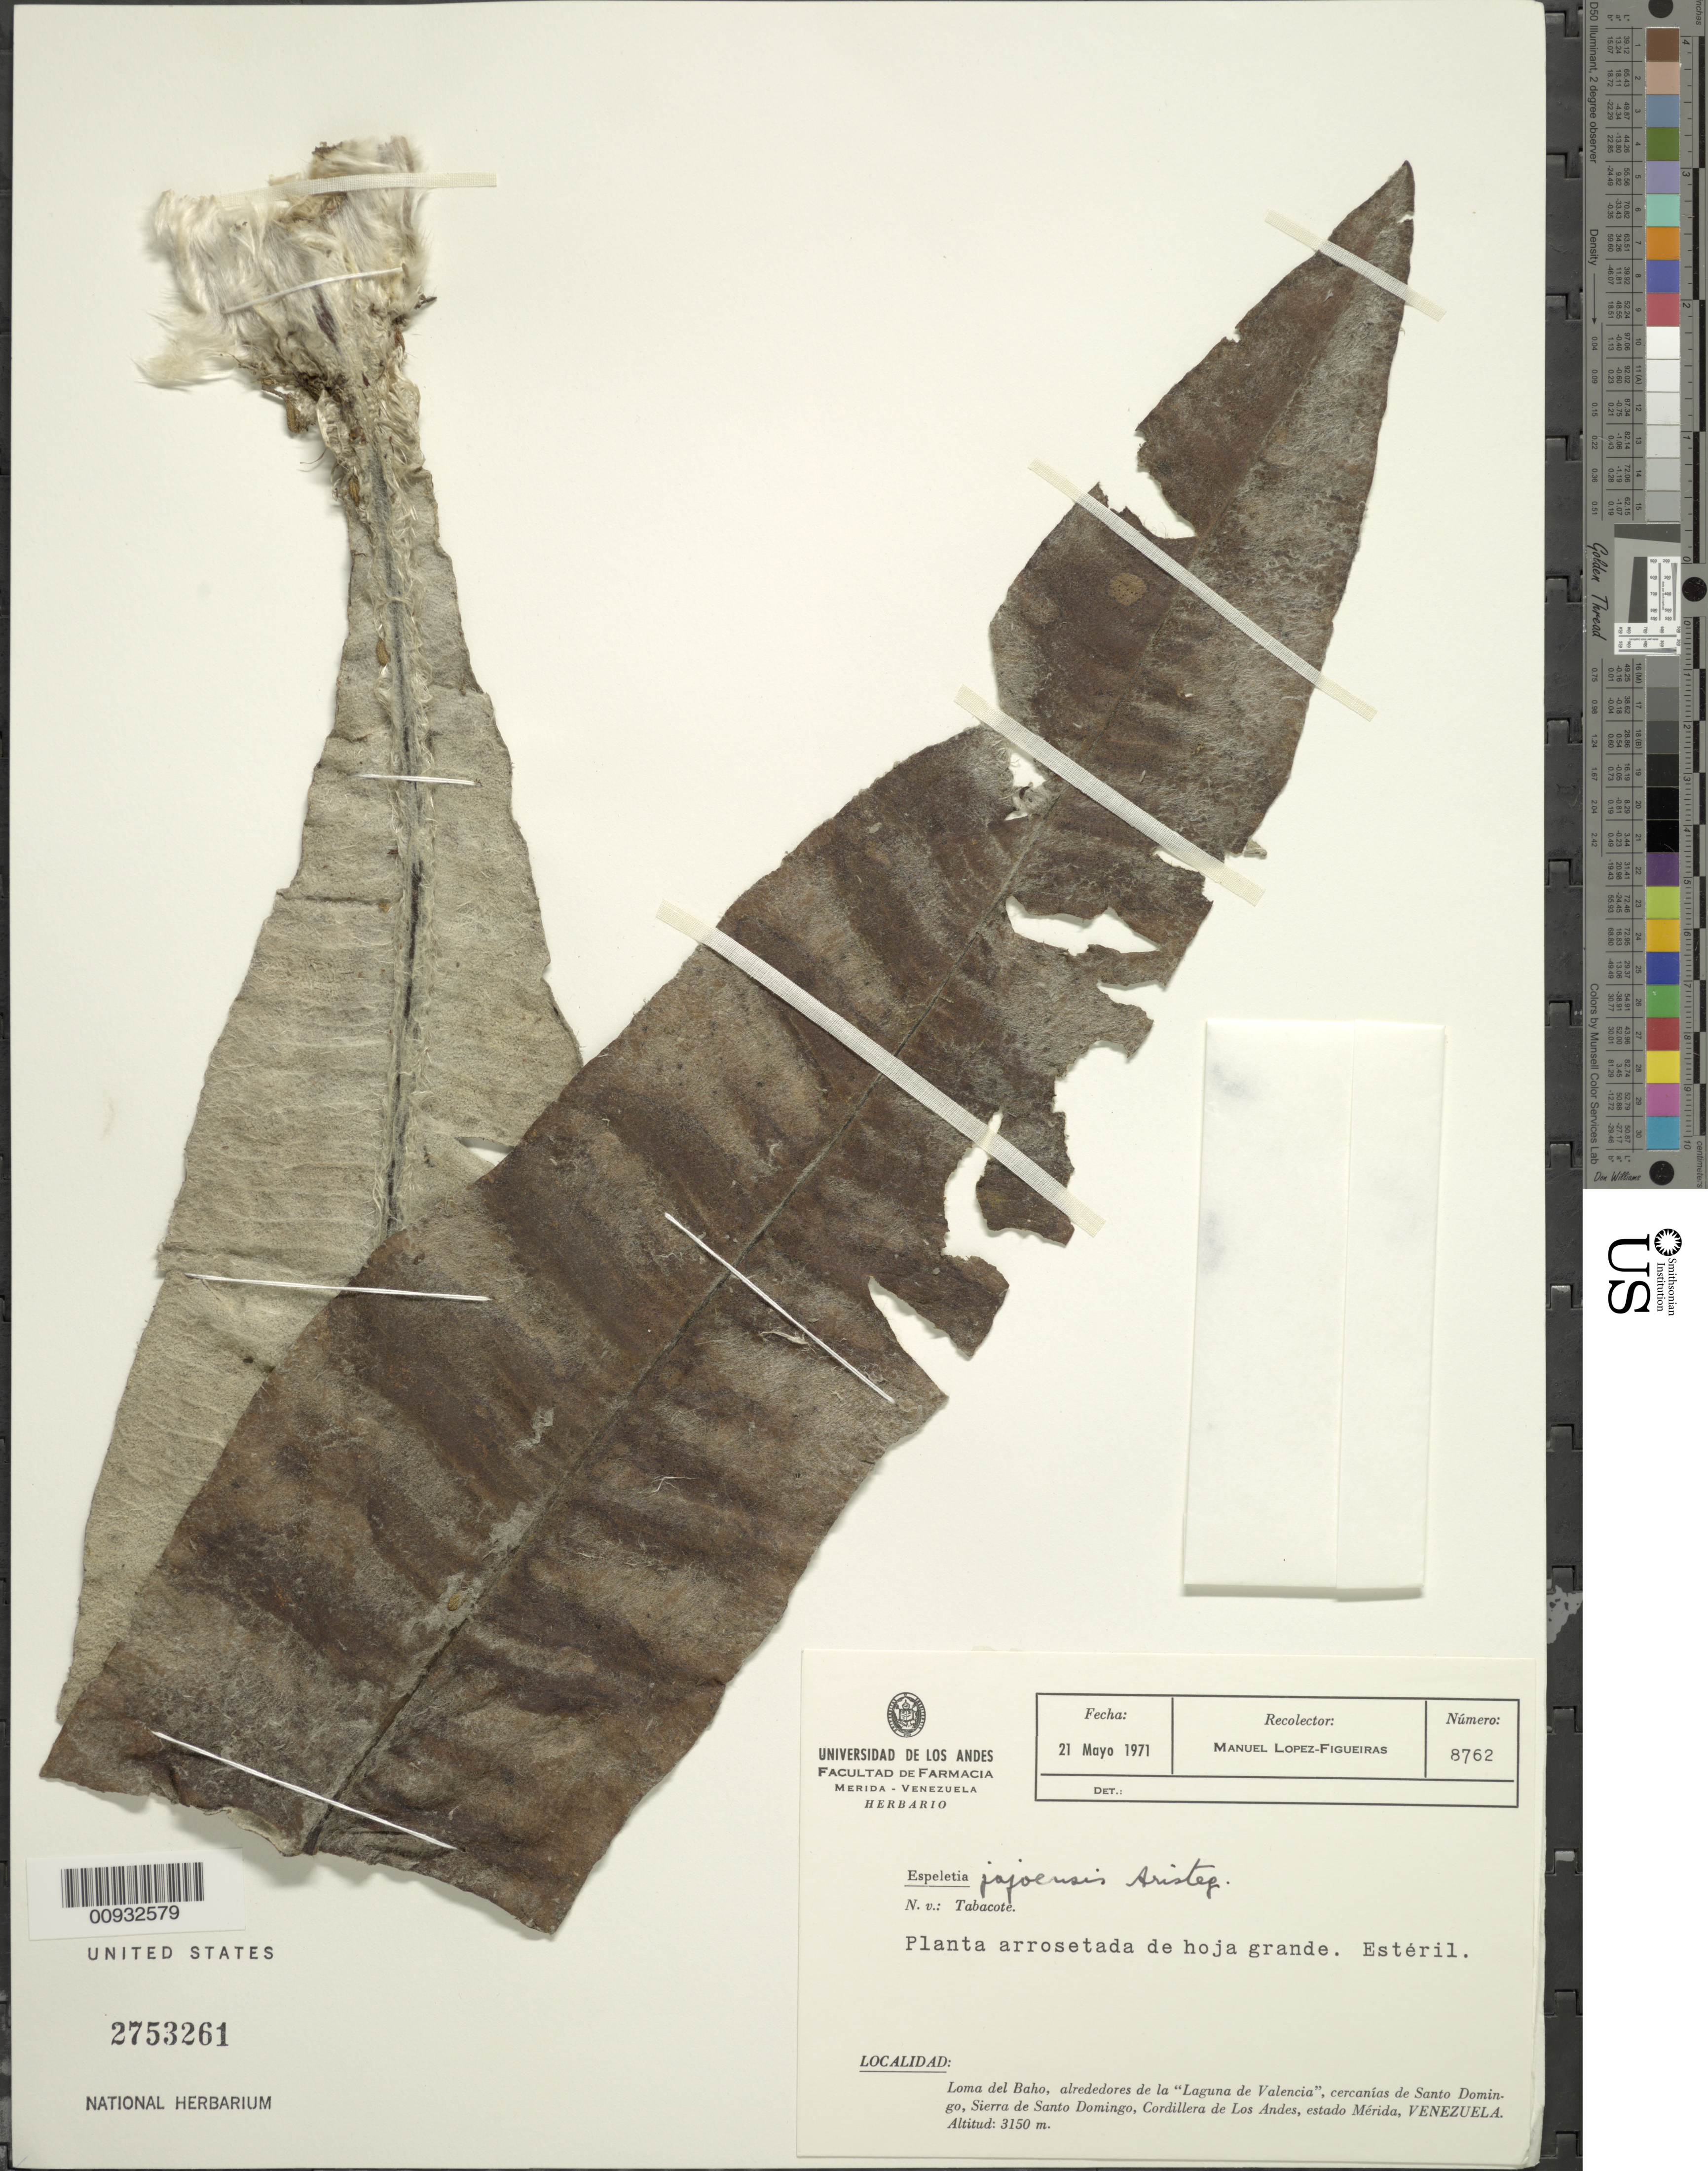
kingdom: Plantae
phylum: Tracheophyta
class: Magnoliopsida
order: Asterales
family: Asteraceae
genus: Espeletia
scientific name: Espeletia jajoensis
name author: Aristeg.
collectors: M. López Figueiras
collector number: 8762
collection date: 1971-05-21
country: Venezuela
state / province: Mérida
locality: Loma del Baho, alrededores de la "Laguna de Valencia", cercanias de Santo Domingo, Sierra de Santo Domingo, Cordillera de Los Andes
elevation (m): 3150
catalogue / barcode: US 2753261